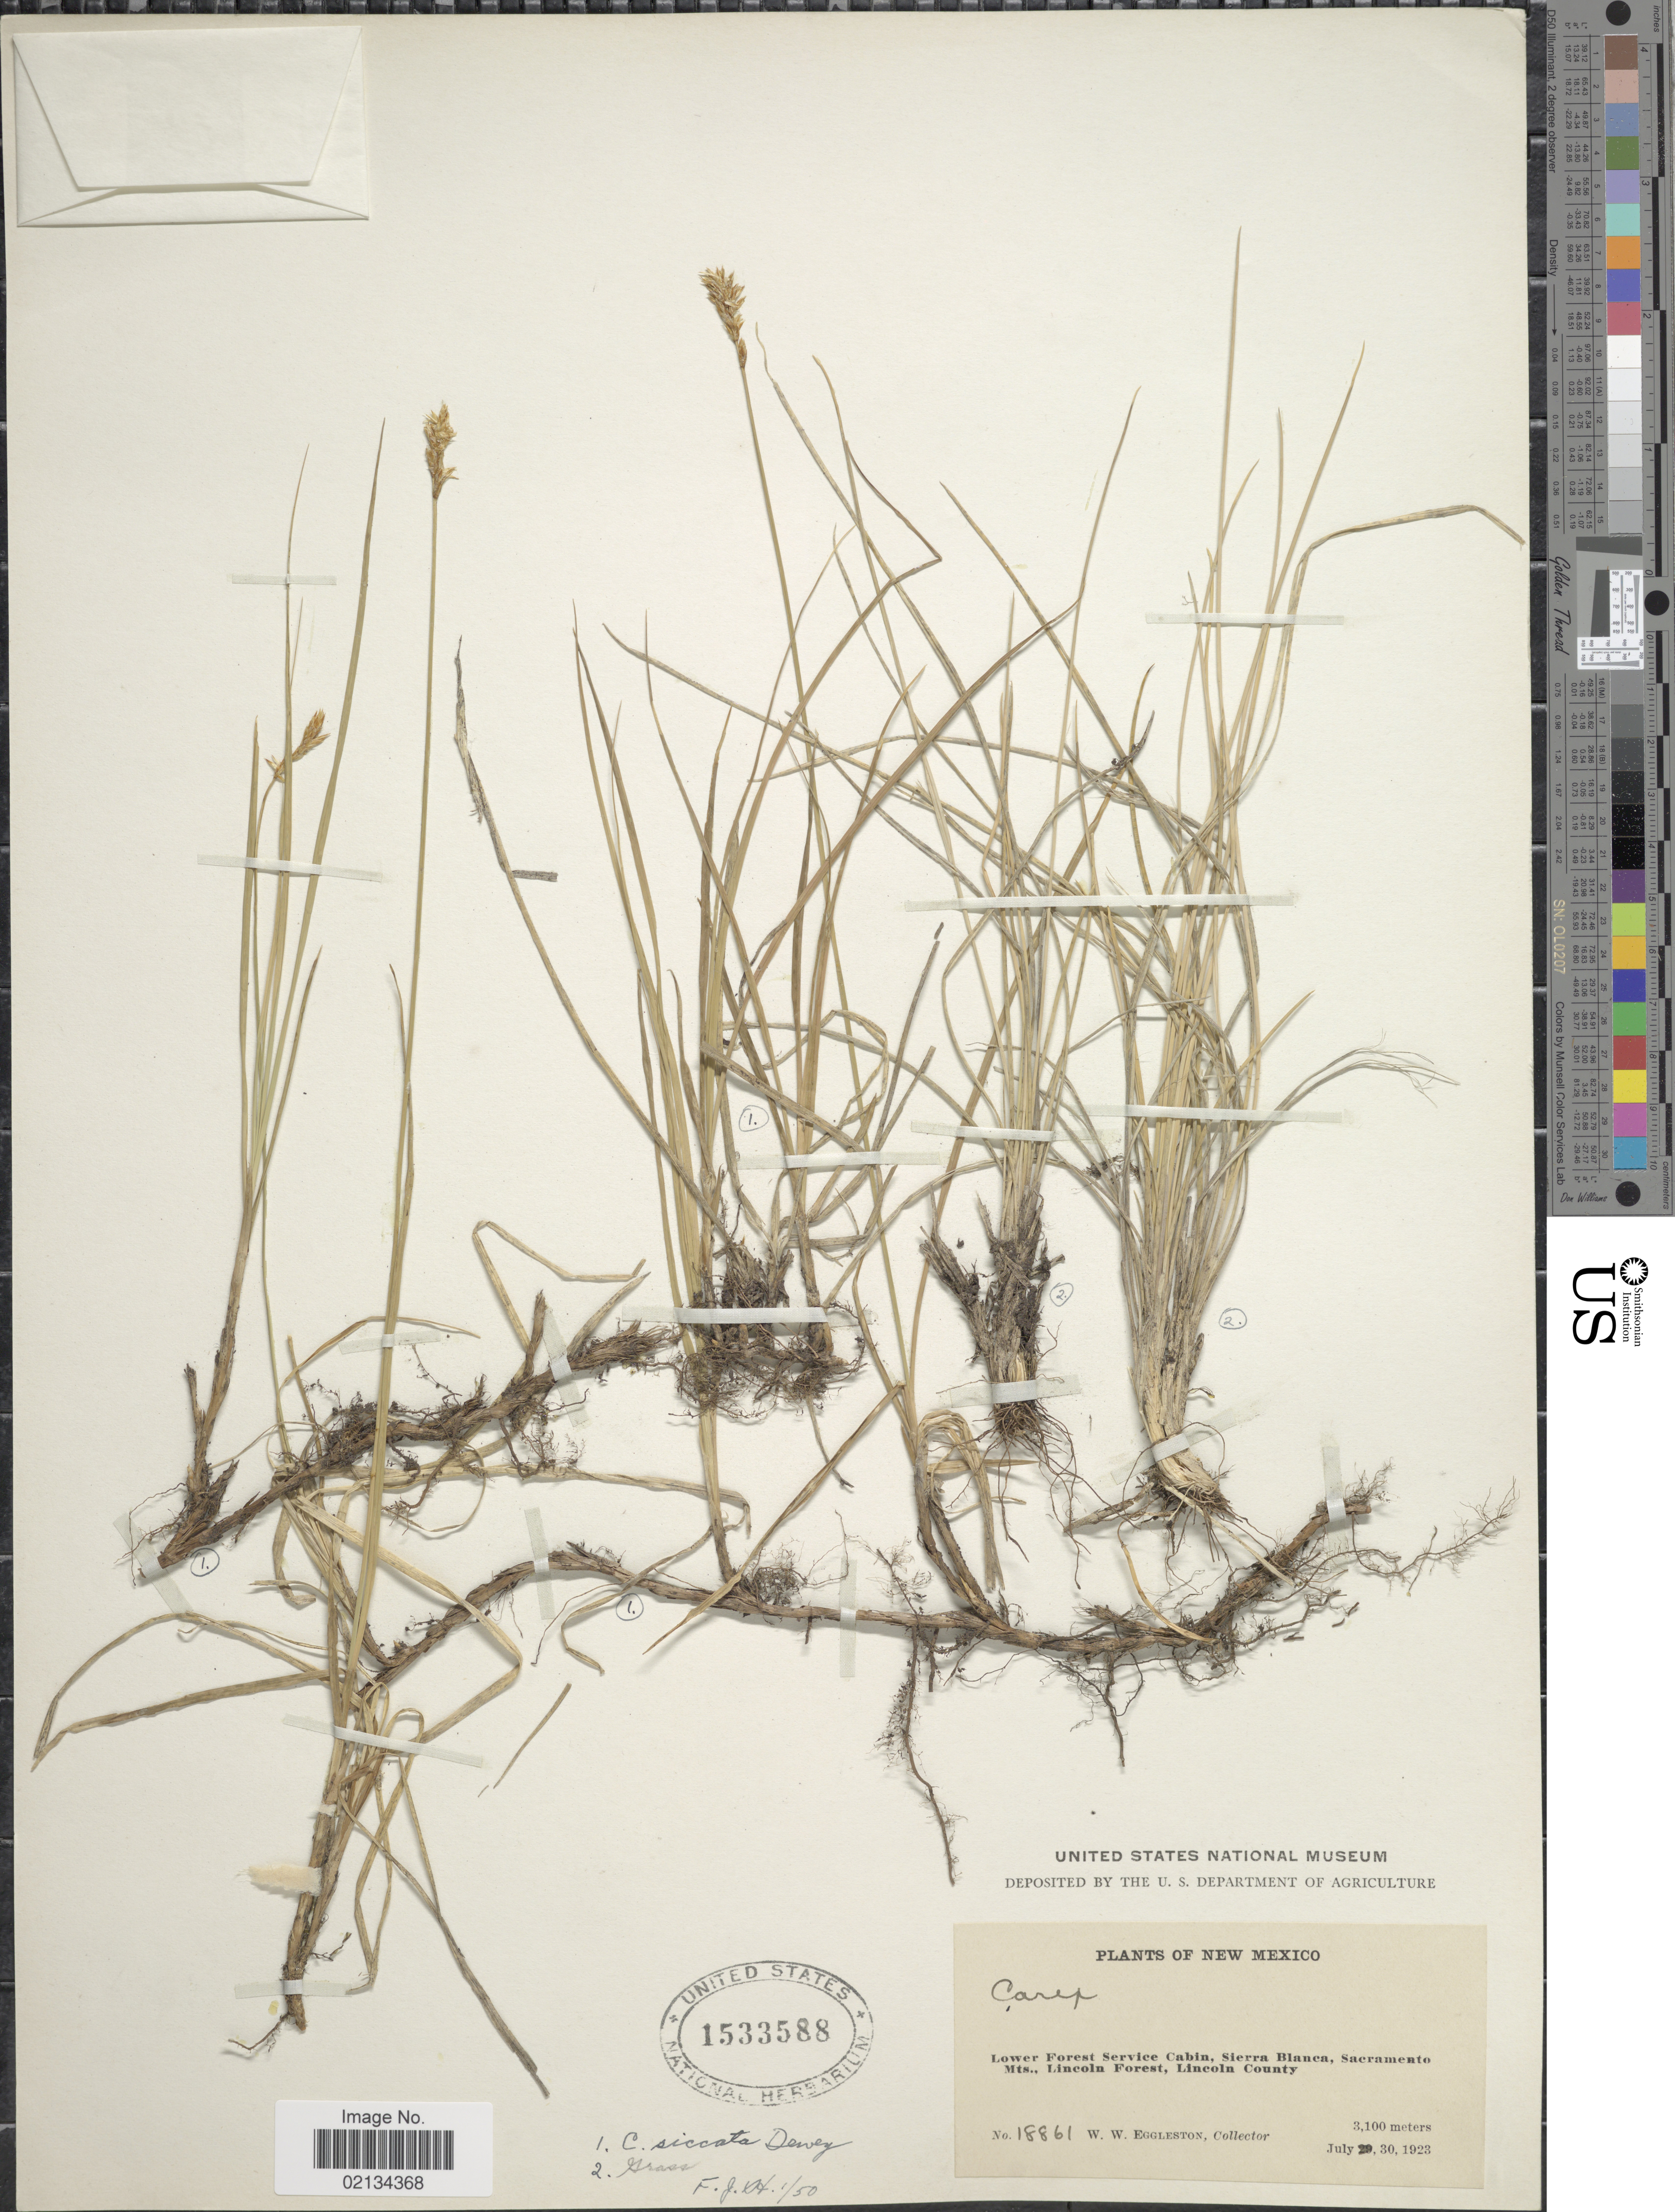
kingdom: Plantae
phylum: Tracheophyta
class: Liliopsida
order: Poales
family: Cyperaceae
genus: Carex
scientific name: Carex siccata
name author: Dewey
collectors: W. W. Eggleston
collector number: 18861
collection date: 1923-07-30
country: United States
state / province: New Mexico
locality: Lower Forest Service Cabin, Sierra Blanca, Sacramento Mts., Lincoln Forest, Lincoln County.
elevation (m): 3100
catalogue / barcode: US 1533588